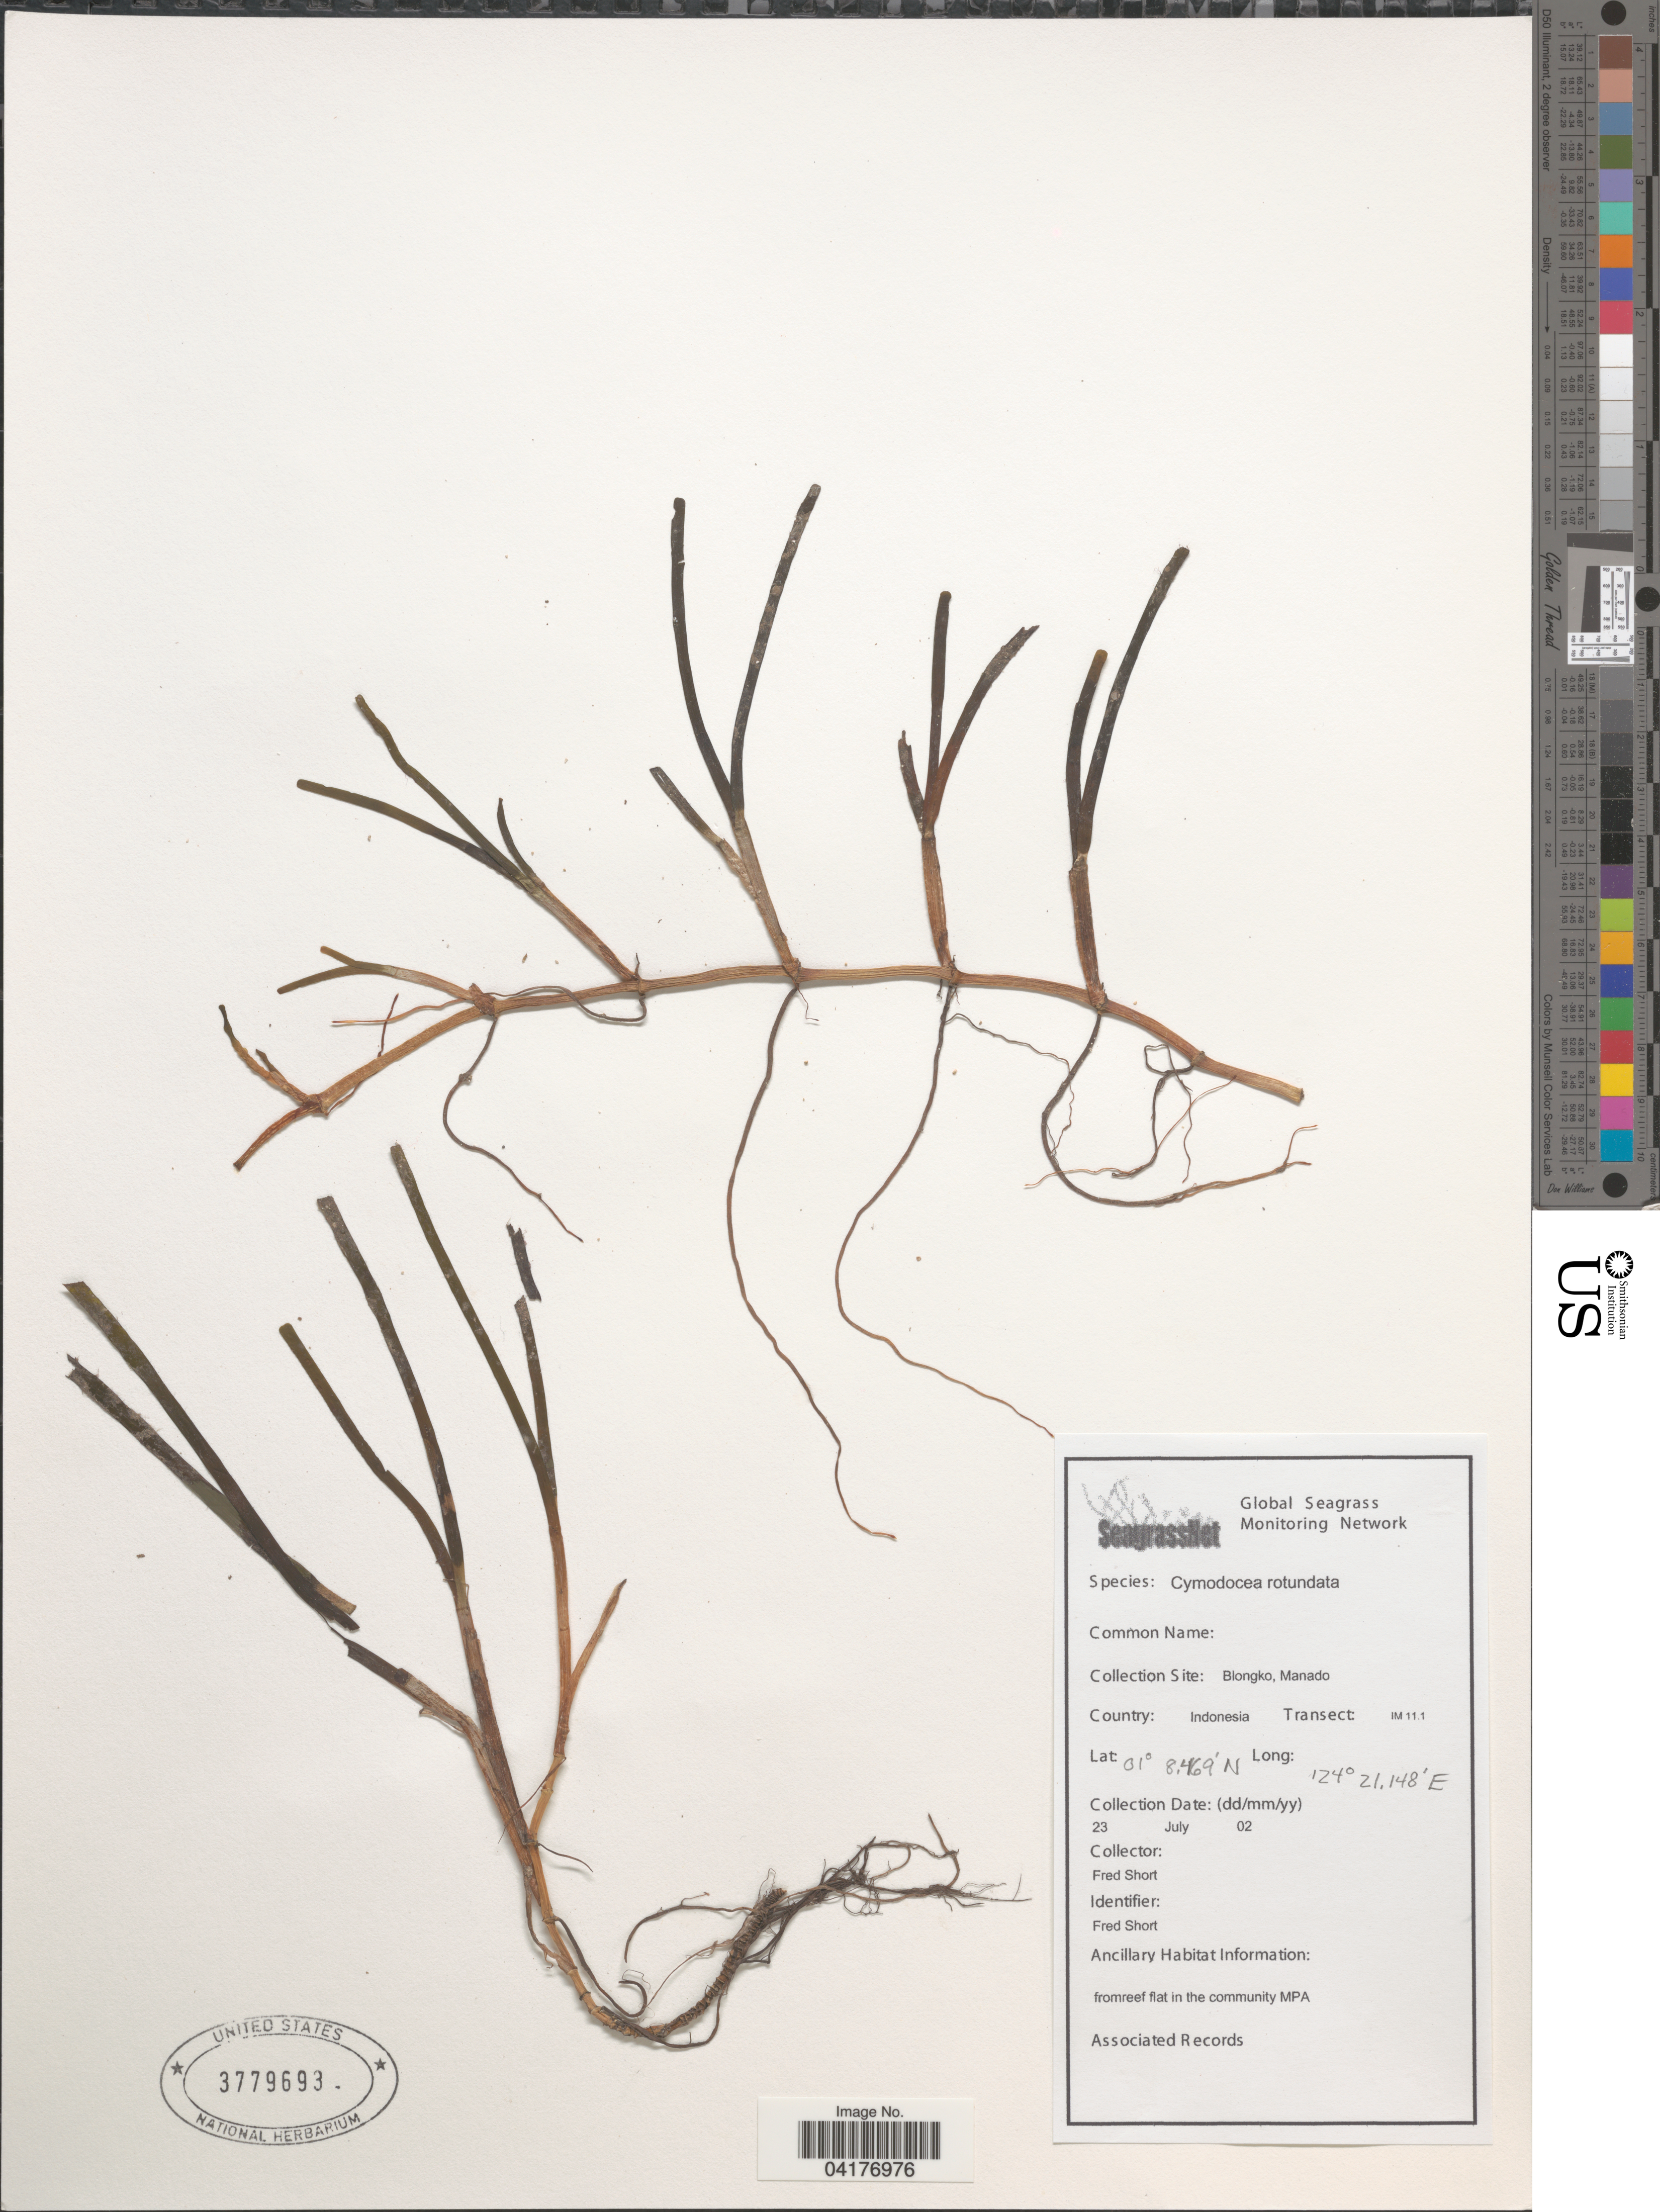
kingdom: Plantae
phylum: Tracheophyta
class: Liliopsida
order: Alismatales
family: Cymodoceaceae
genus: Cymodocea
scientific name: Cymodocea rotundata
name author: Asch. & Schweinf.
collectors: F. Short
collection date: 2002-07-23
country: Indonesia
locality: Collection Site: Blongko, Manado. Indonesia. Transect: IM11.1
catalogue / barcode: US 3779693